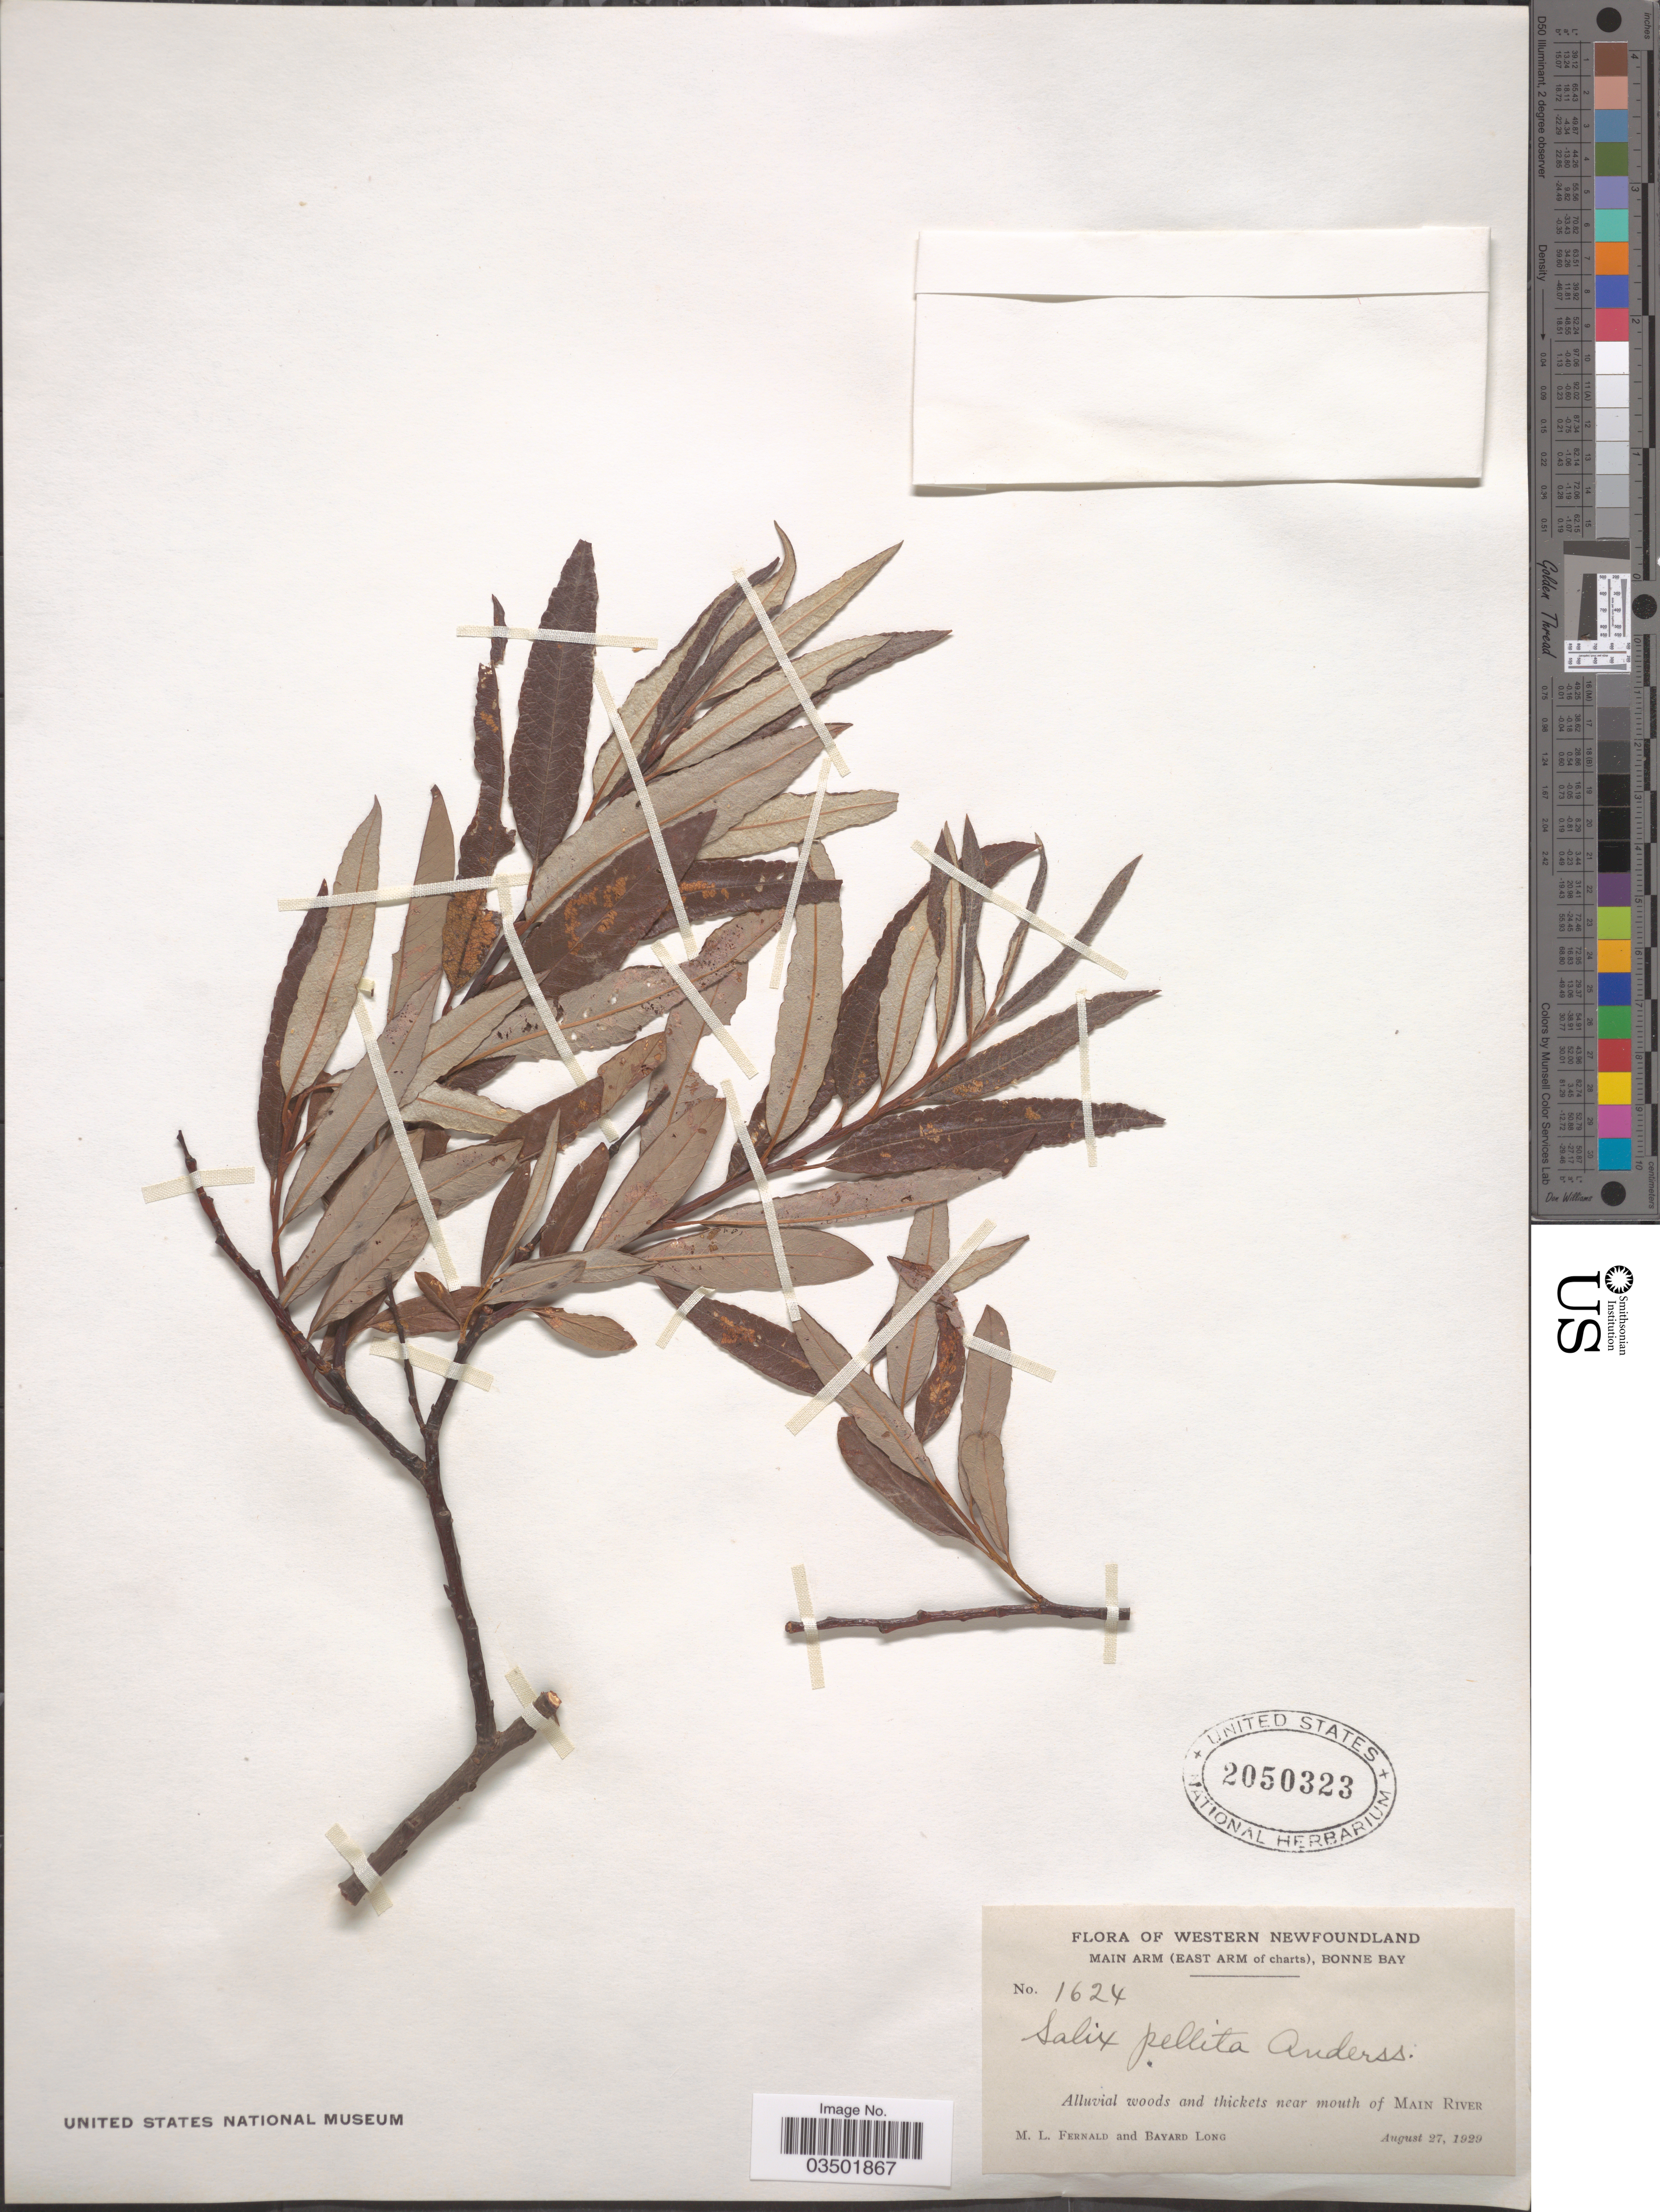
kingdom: Plantae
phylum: Tracheophyta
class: Magnoliopsida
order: Malpighiales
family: Salicaceae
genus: Salix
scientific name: Salix pellita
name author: (Andersson) Bebb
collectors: M. L. Fernald & B. Long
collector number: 1624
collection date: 1929-08-27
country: Canada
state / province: Newfoundland and Labrador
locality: Western Newfoundland. Main Arm (East Arm of charts), Bonne Bay. Alluvial woods and thickets near mouth of Main River.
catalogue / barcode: US 2050323